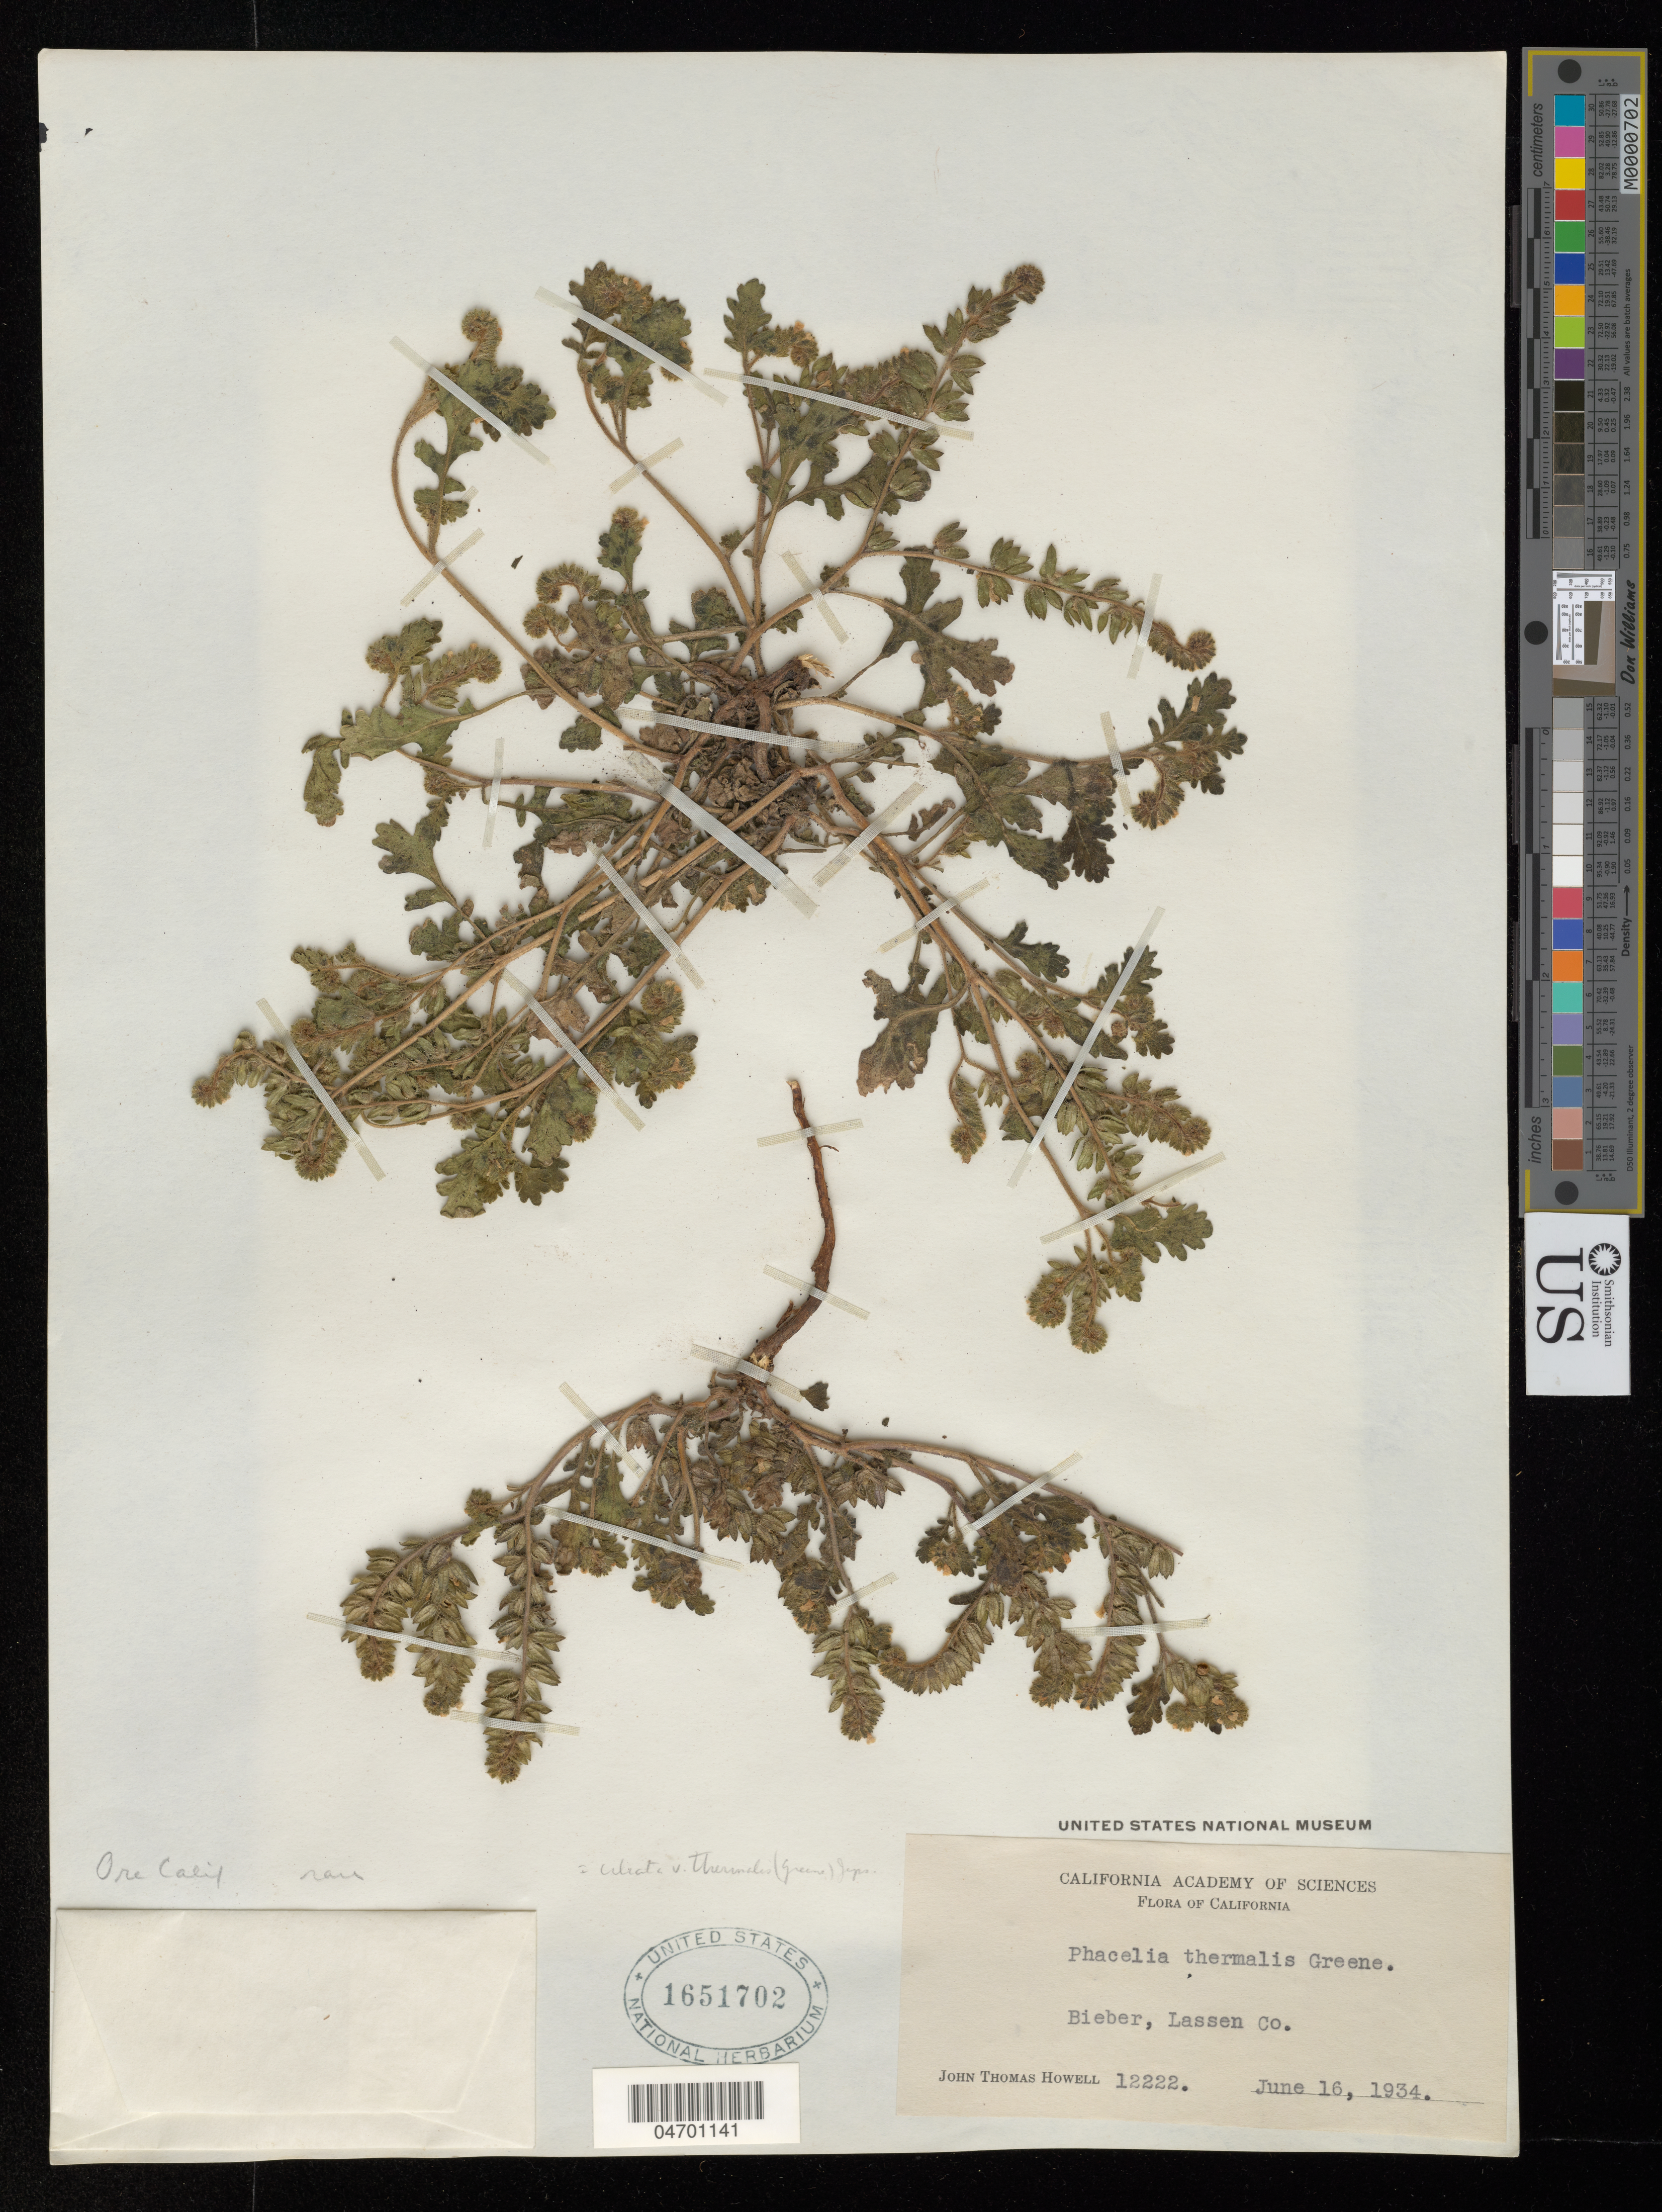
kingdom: Plantae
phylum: Tracheophyta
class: Magnoliopsida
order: Boraginales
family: Hydrophyllaceae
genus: Phacelia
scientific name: Phacelia thermalis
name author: S.W. Greene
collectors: J. T. Howell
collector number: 12222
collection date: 1934-06-16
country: United States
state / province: California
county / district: Lassen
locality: Bieber, Lassen Co.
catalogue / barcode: US 1651702